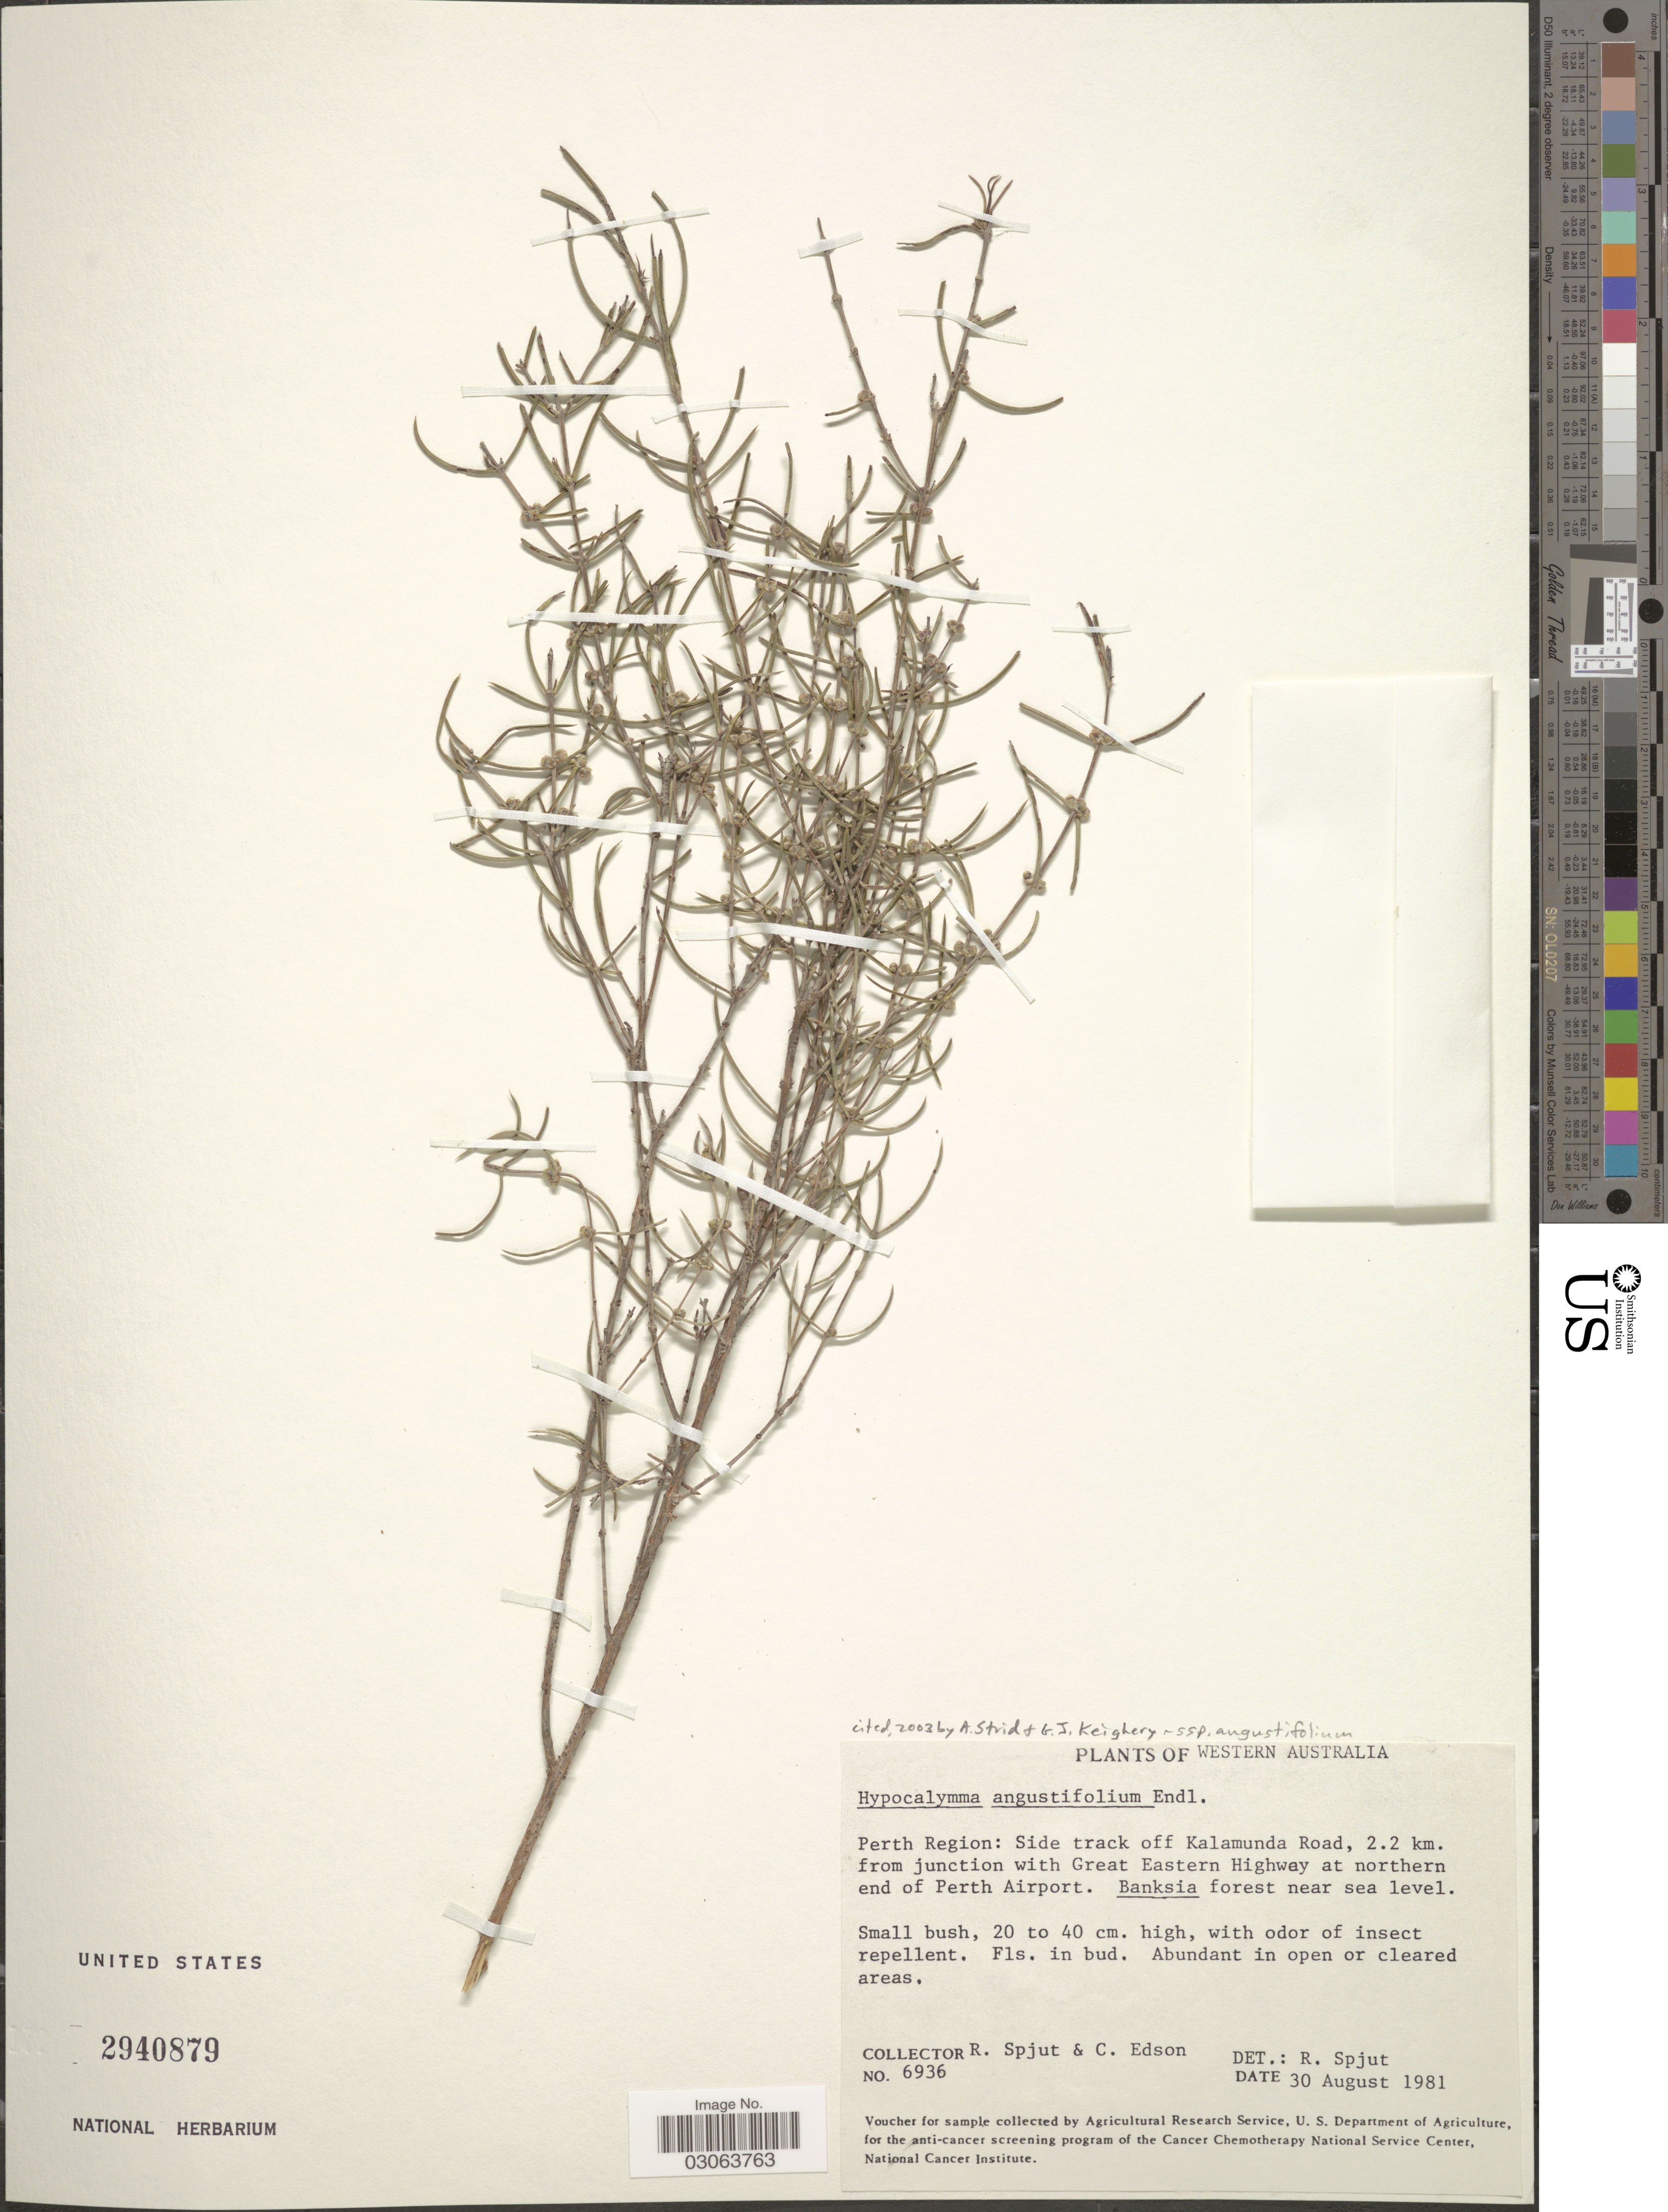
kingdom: Plantae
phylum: Tracheophyta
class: Magnoliopsida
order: Myrtales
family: Myrtaceae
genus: Hypocalymma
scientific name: Hypocalymma angustifolium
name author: (Endl.) Schauer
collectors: R. Spjut & C. Edson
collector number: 6936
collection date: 1981-08-30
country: Australia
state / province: Western Australia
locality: Perth Region: Side track off Kalamunda Road, 2.2 km. from junction with Great Eastern Highway at northern end of Perth Airport.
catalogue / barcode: US 2940879